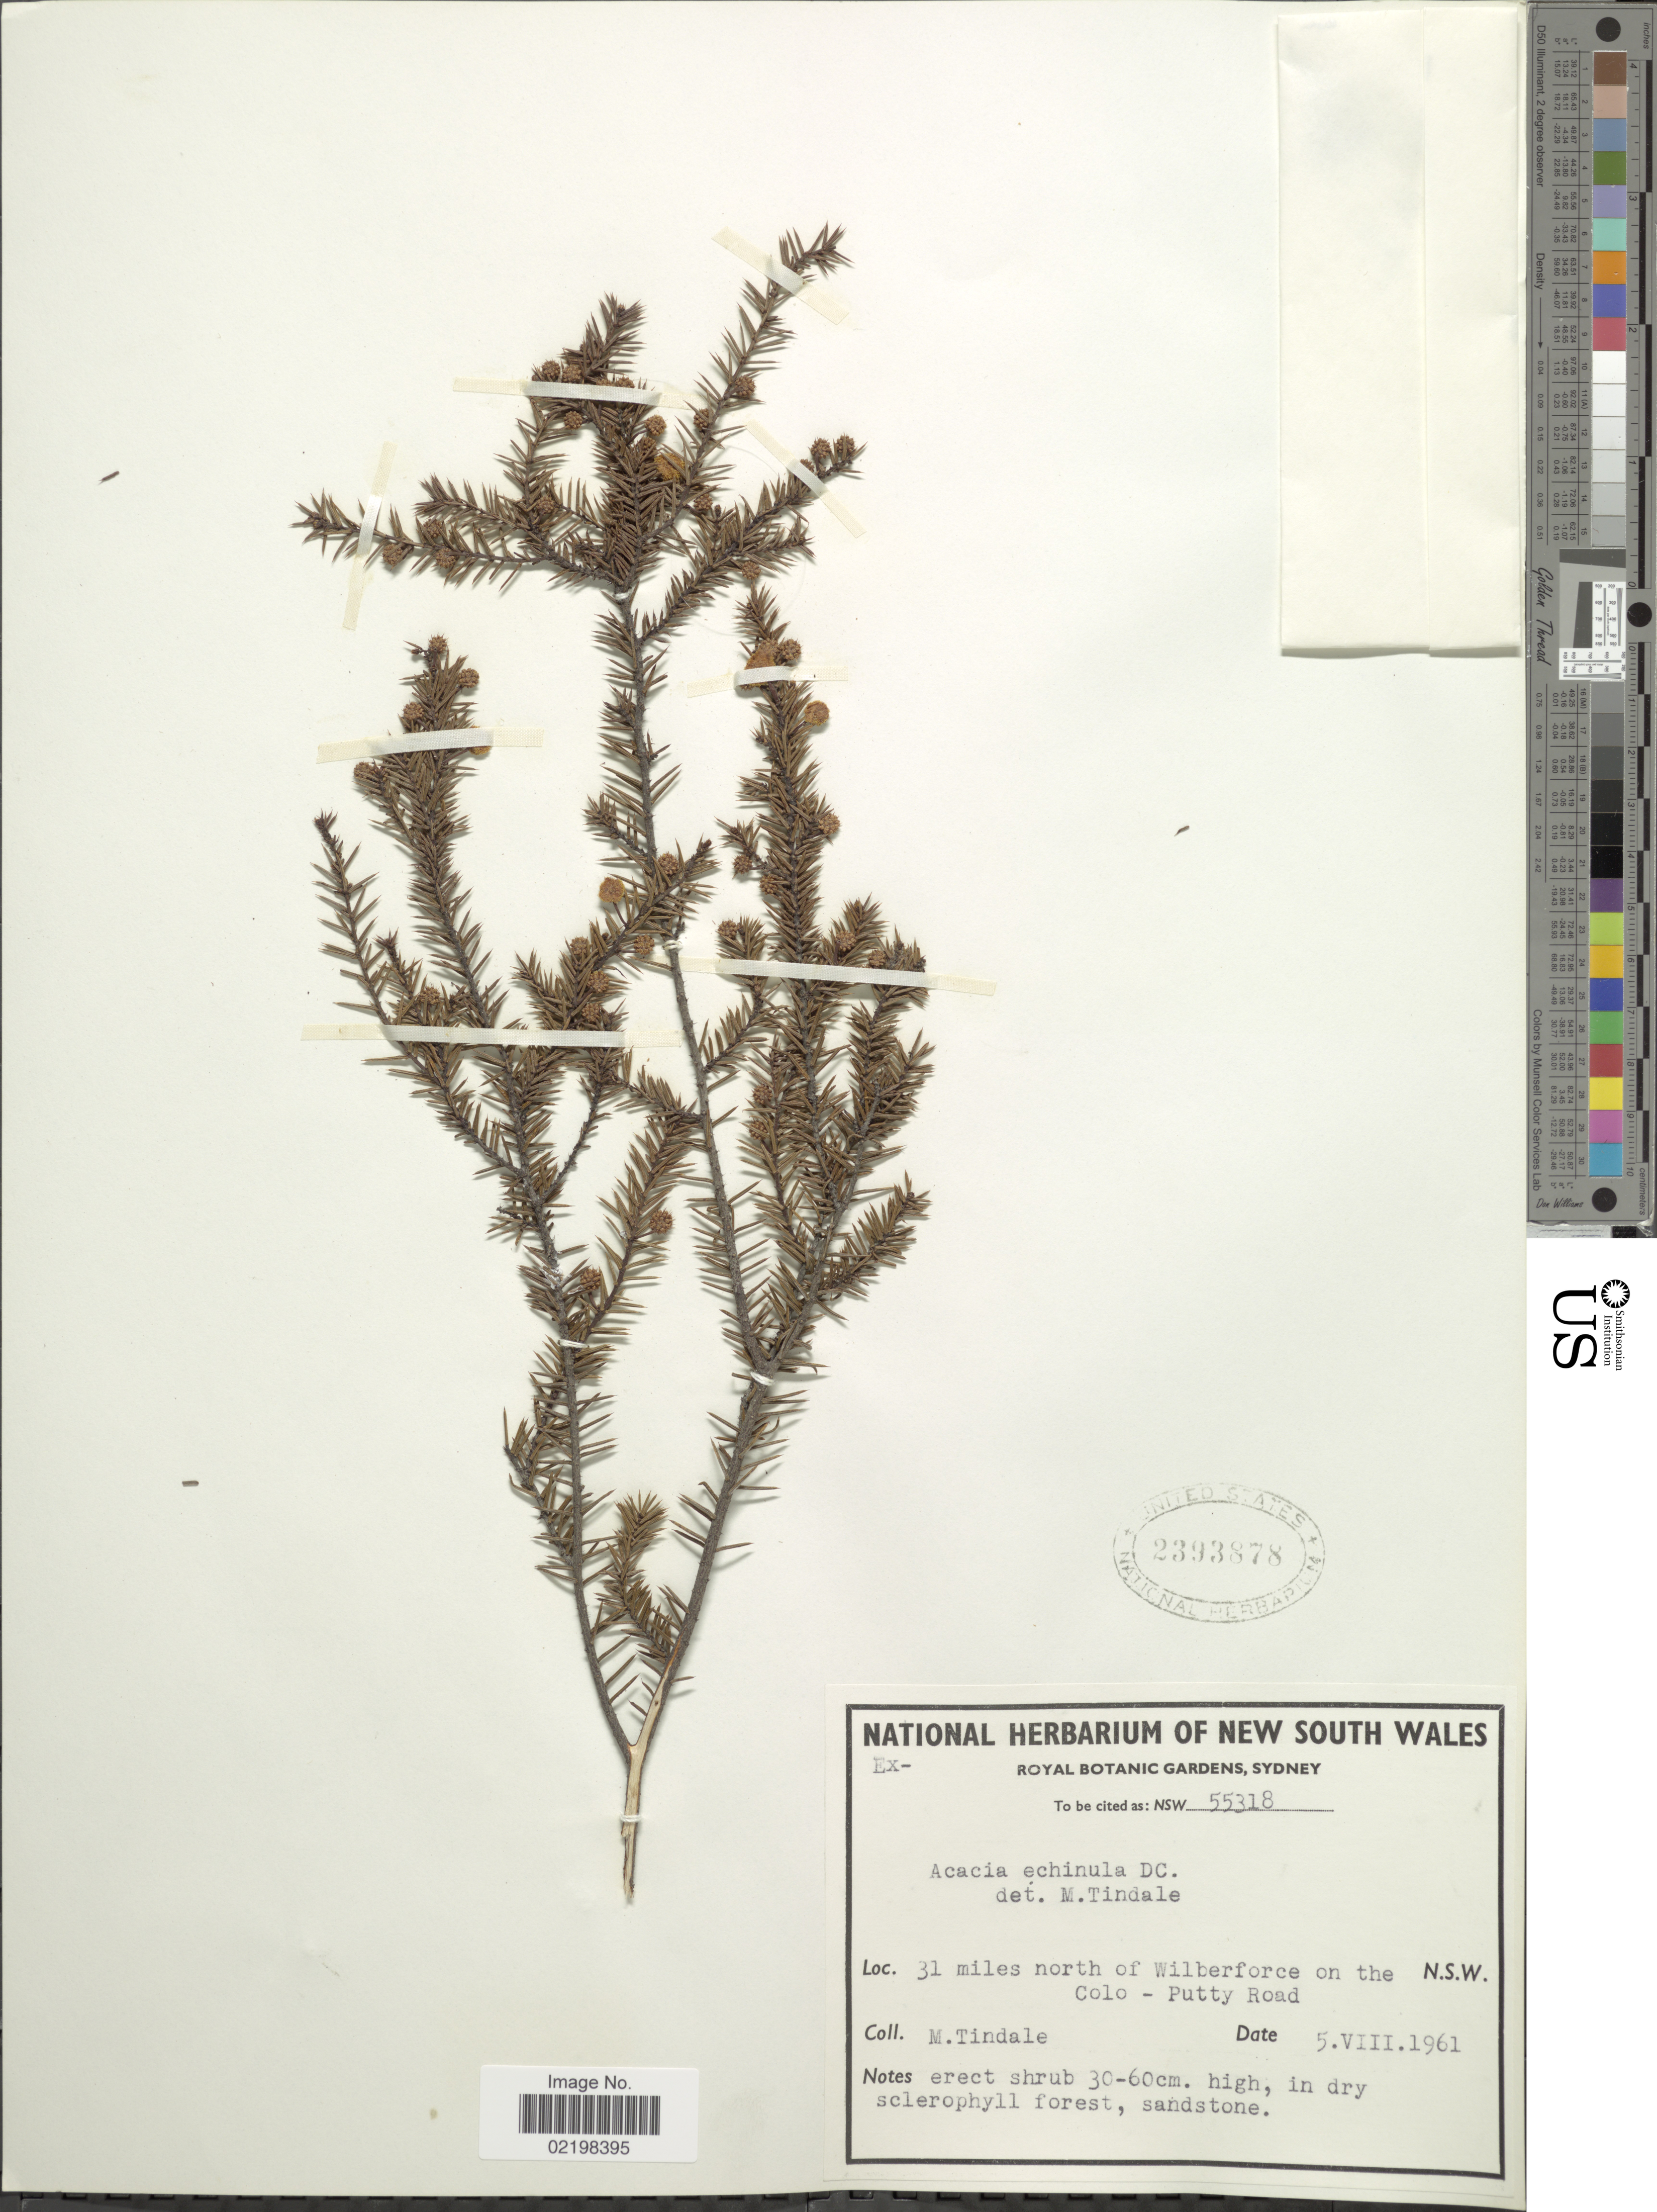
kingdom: Plantae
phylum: Tracheophyta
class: Magnoliopsida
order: Fabales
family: Fabaceae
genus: Acacia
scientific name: Acacia echinula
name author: DC.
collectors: M. D. Tindale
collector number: NSW 55318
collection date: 1961-08-05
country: Australia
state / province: New South Wales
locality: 31 miles north of Wilberforce on the Colo- Putty Road, N. S.W.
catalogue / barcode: US 2393878